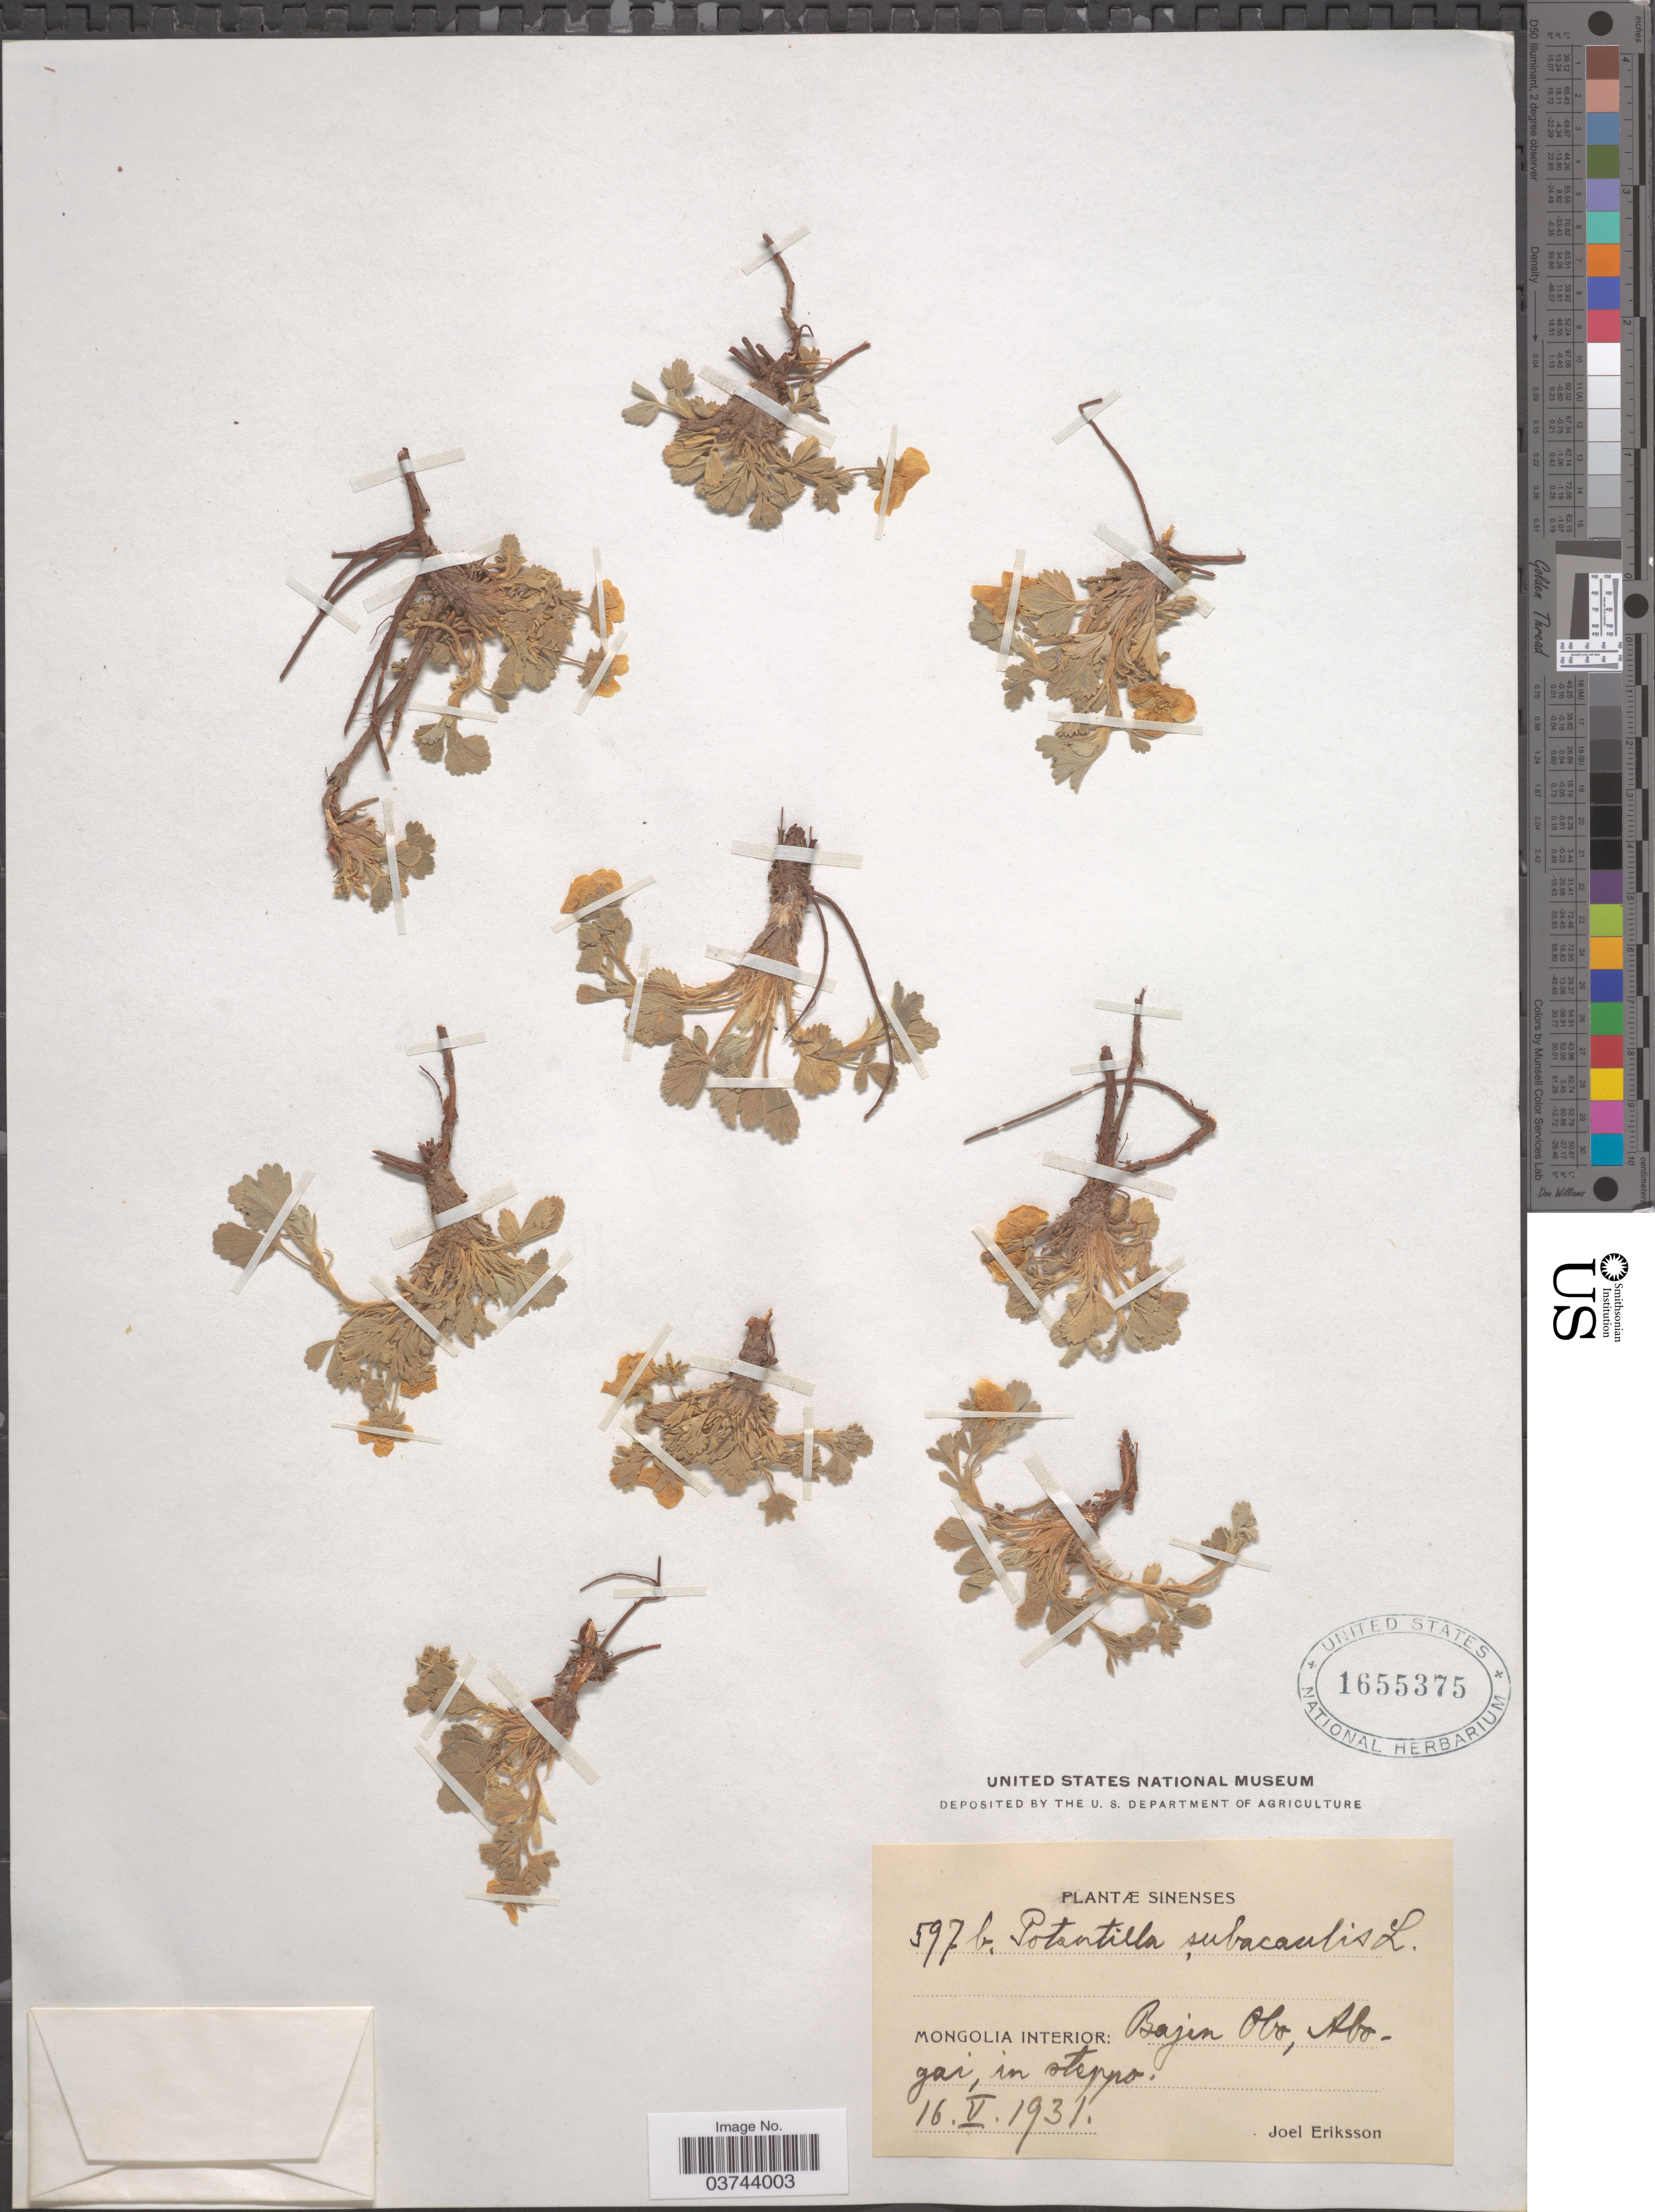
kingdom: Plantae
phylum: Tracheophyta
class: Magnoliopsida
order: Rosales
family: Rosaceae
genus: Potentilla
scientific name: Potentilla subacaulis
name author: L.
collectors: J. Eriksson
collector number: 597b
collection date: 1931-05-16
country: China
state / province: Nei Monggol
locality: Mogolia Interior: Bazin Obo, Abogai, in steppo.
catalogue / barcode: US 1655375